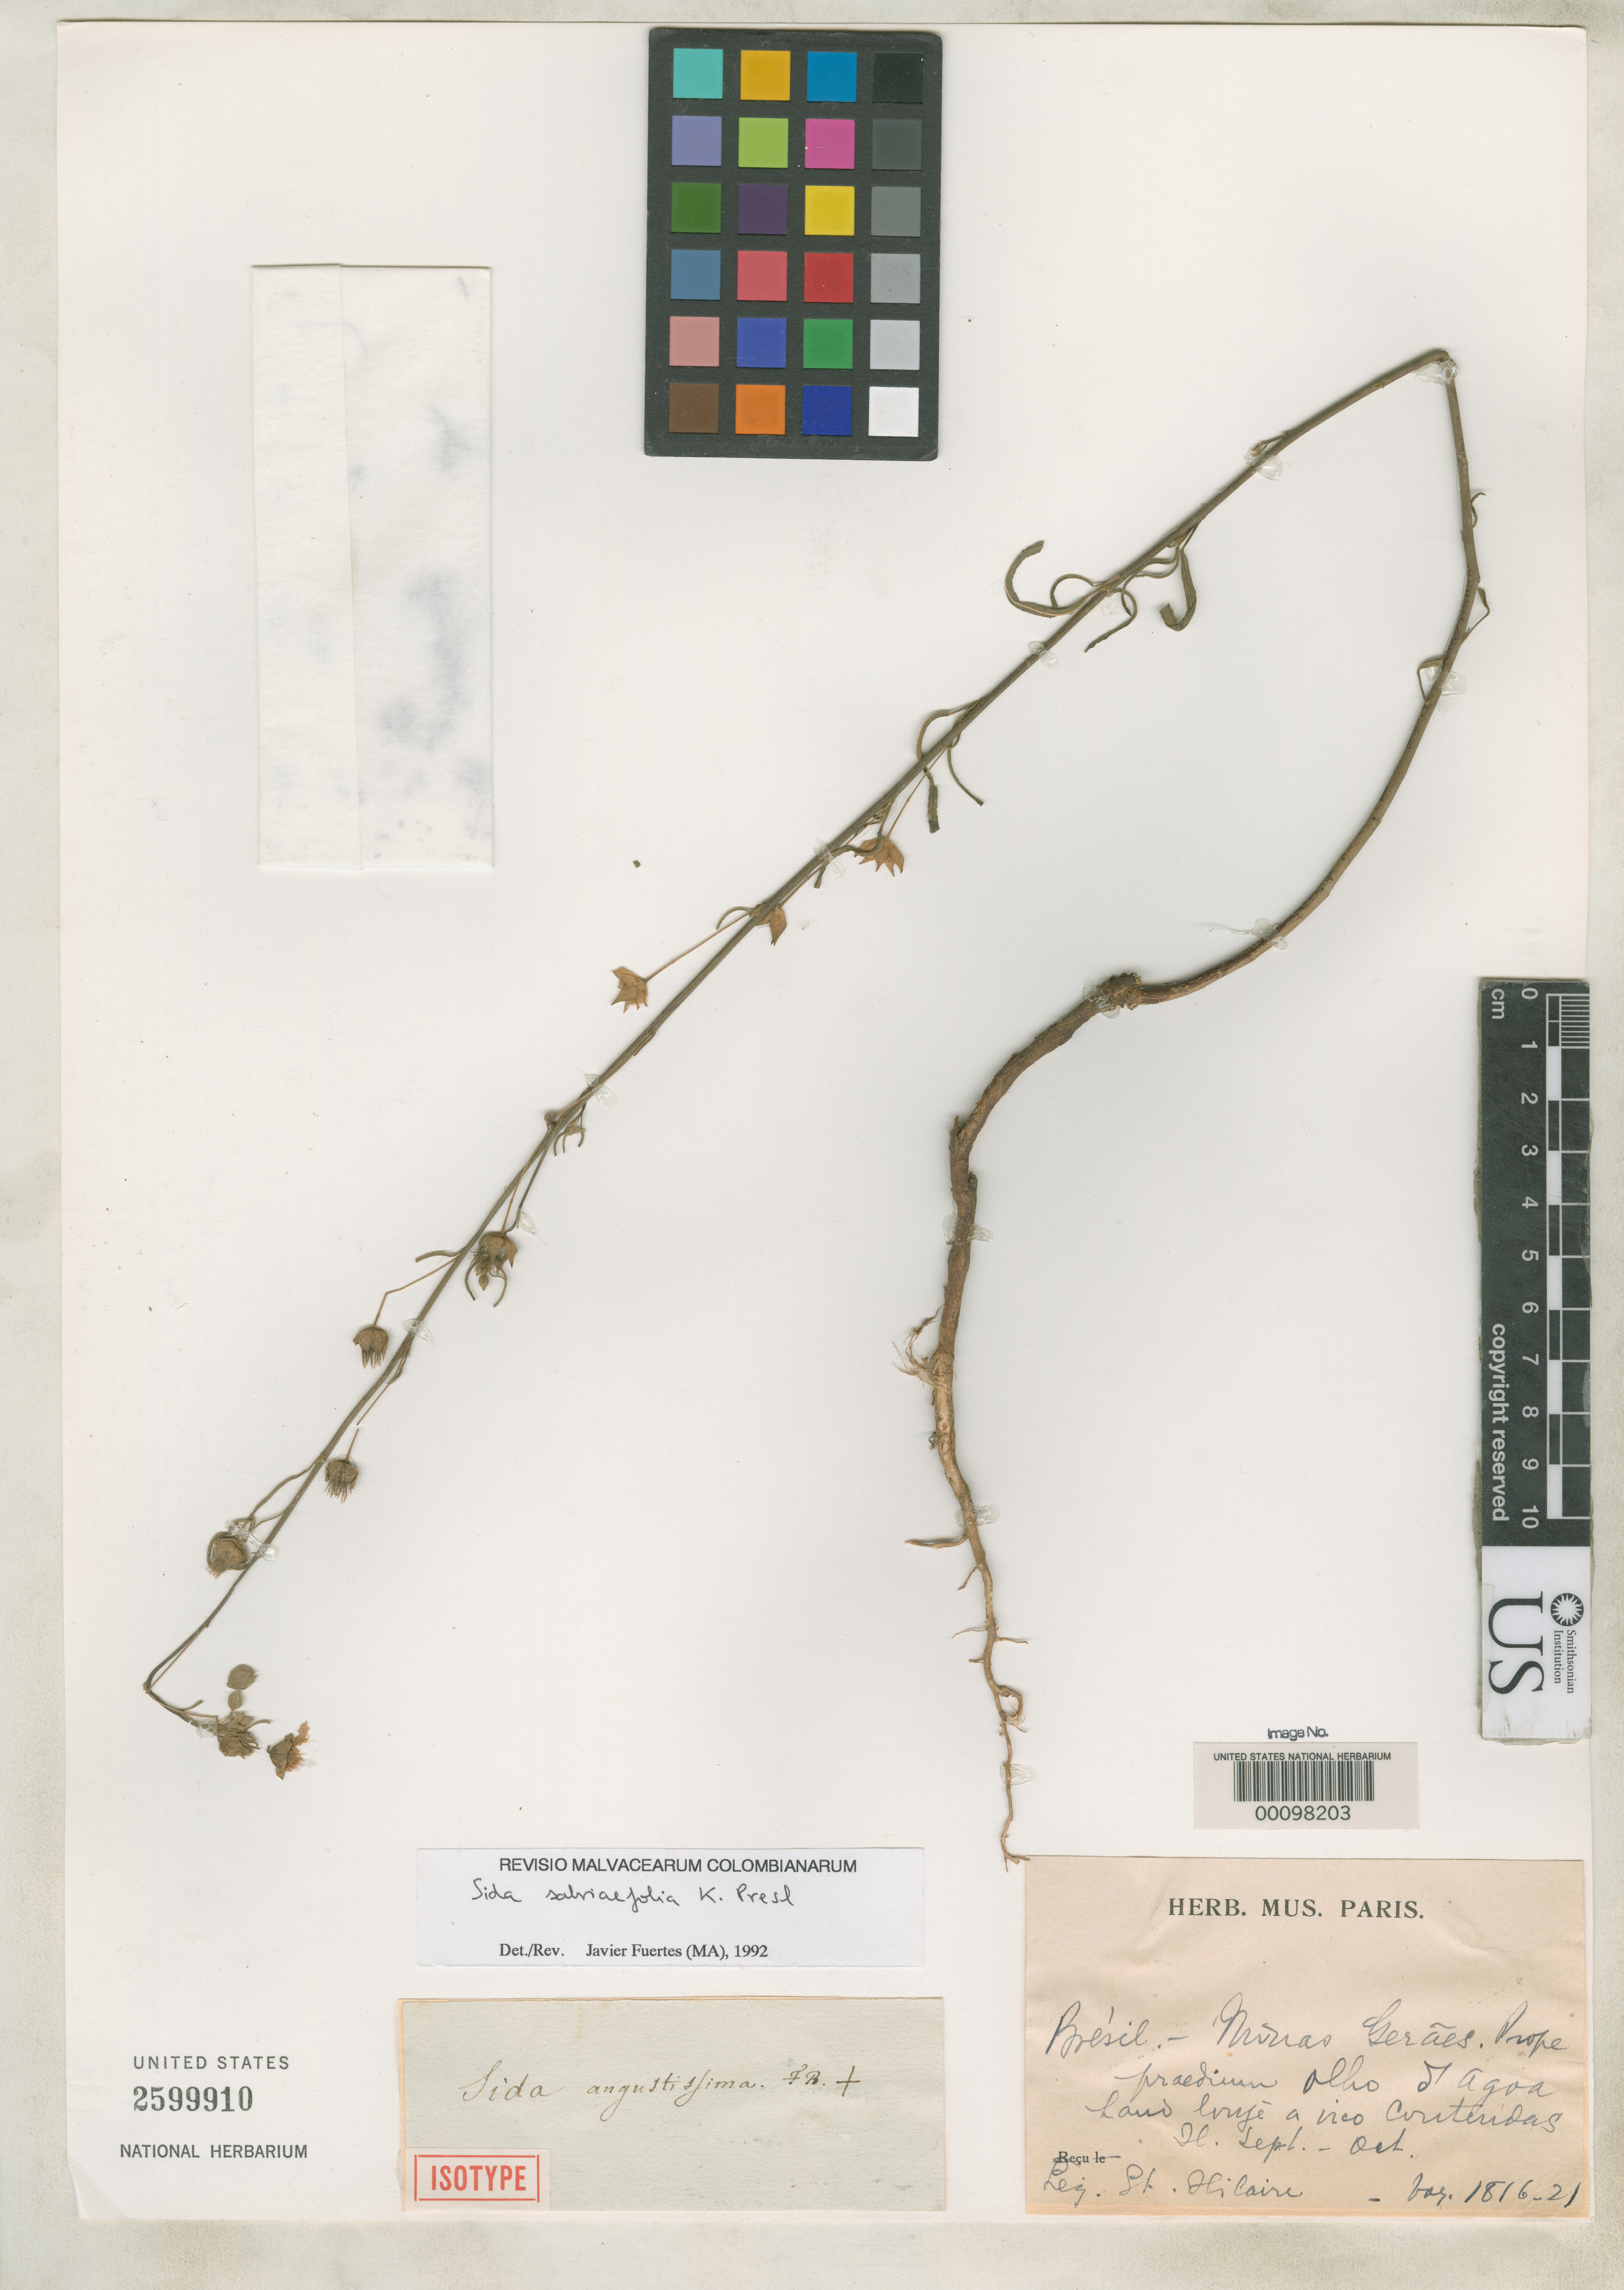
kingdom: Plantae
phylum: Tracheophyta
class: Magnoliopsida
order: Malvales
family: Malvaceae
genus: Sida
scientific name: Sida angustissima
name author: A. St.-Hil.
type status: Isotype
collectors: A. F. C. P. de Saint-Hilaire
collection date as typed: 1816 to -- --- 1821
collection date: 1816/1821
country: Brazil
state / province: Minas Gerais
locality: Olho d'Agoa.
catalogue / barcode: US 2599910